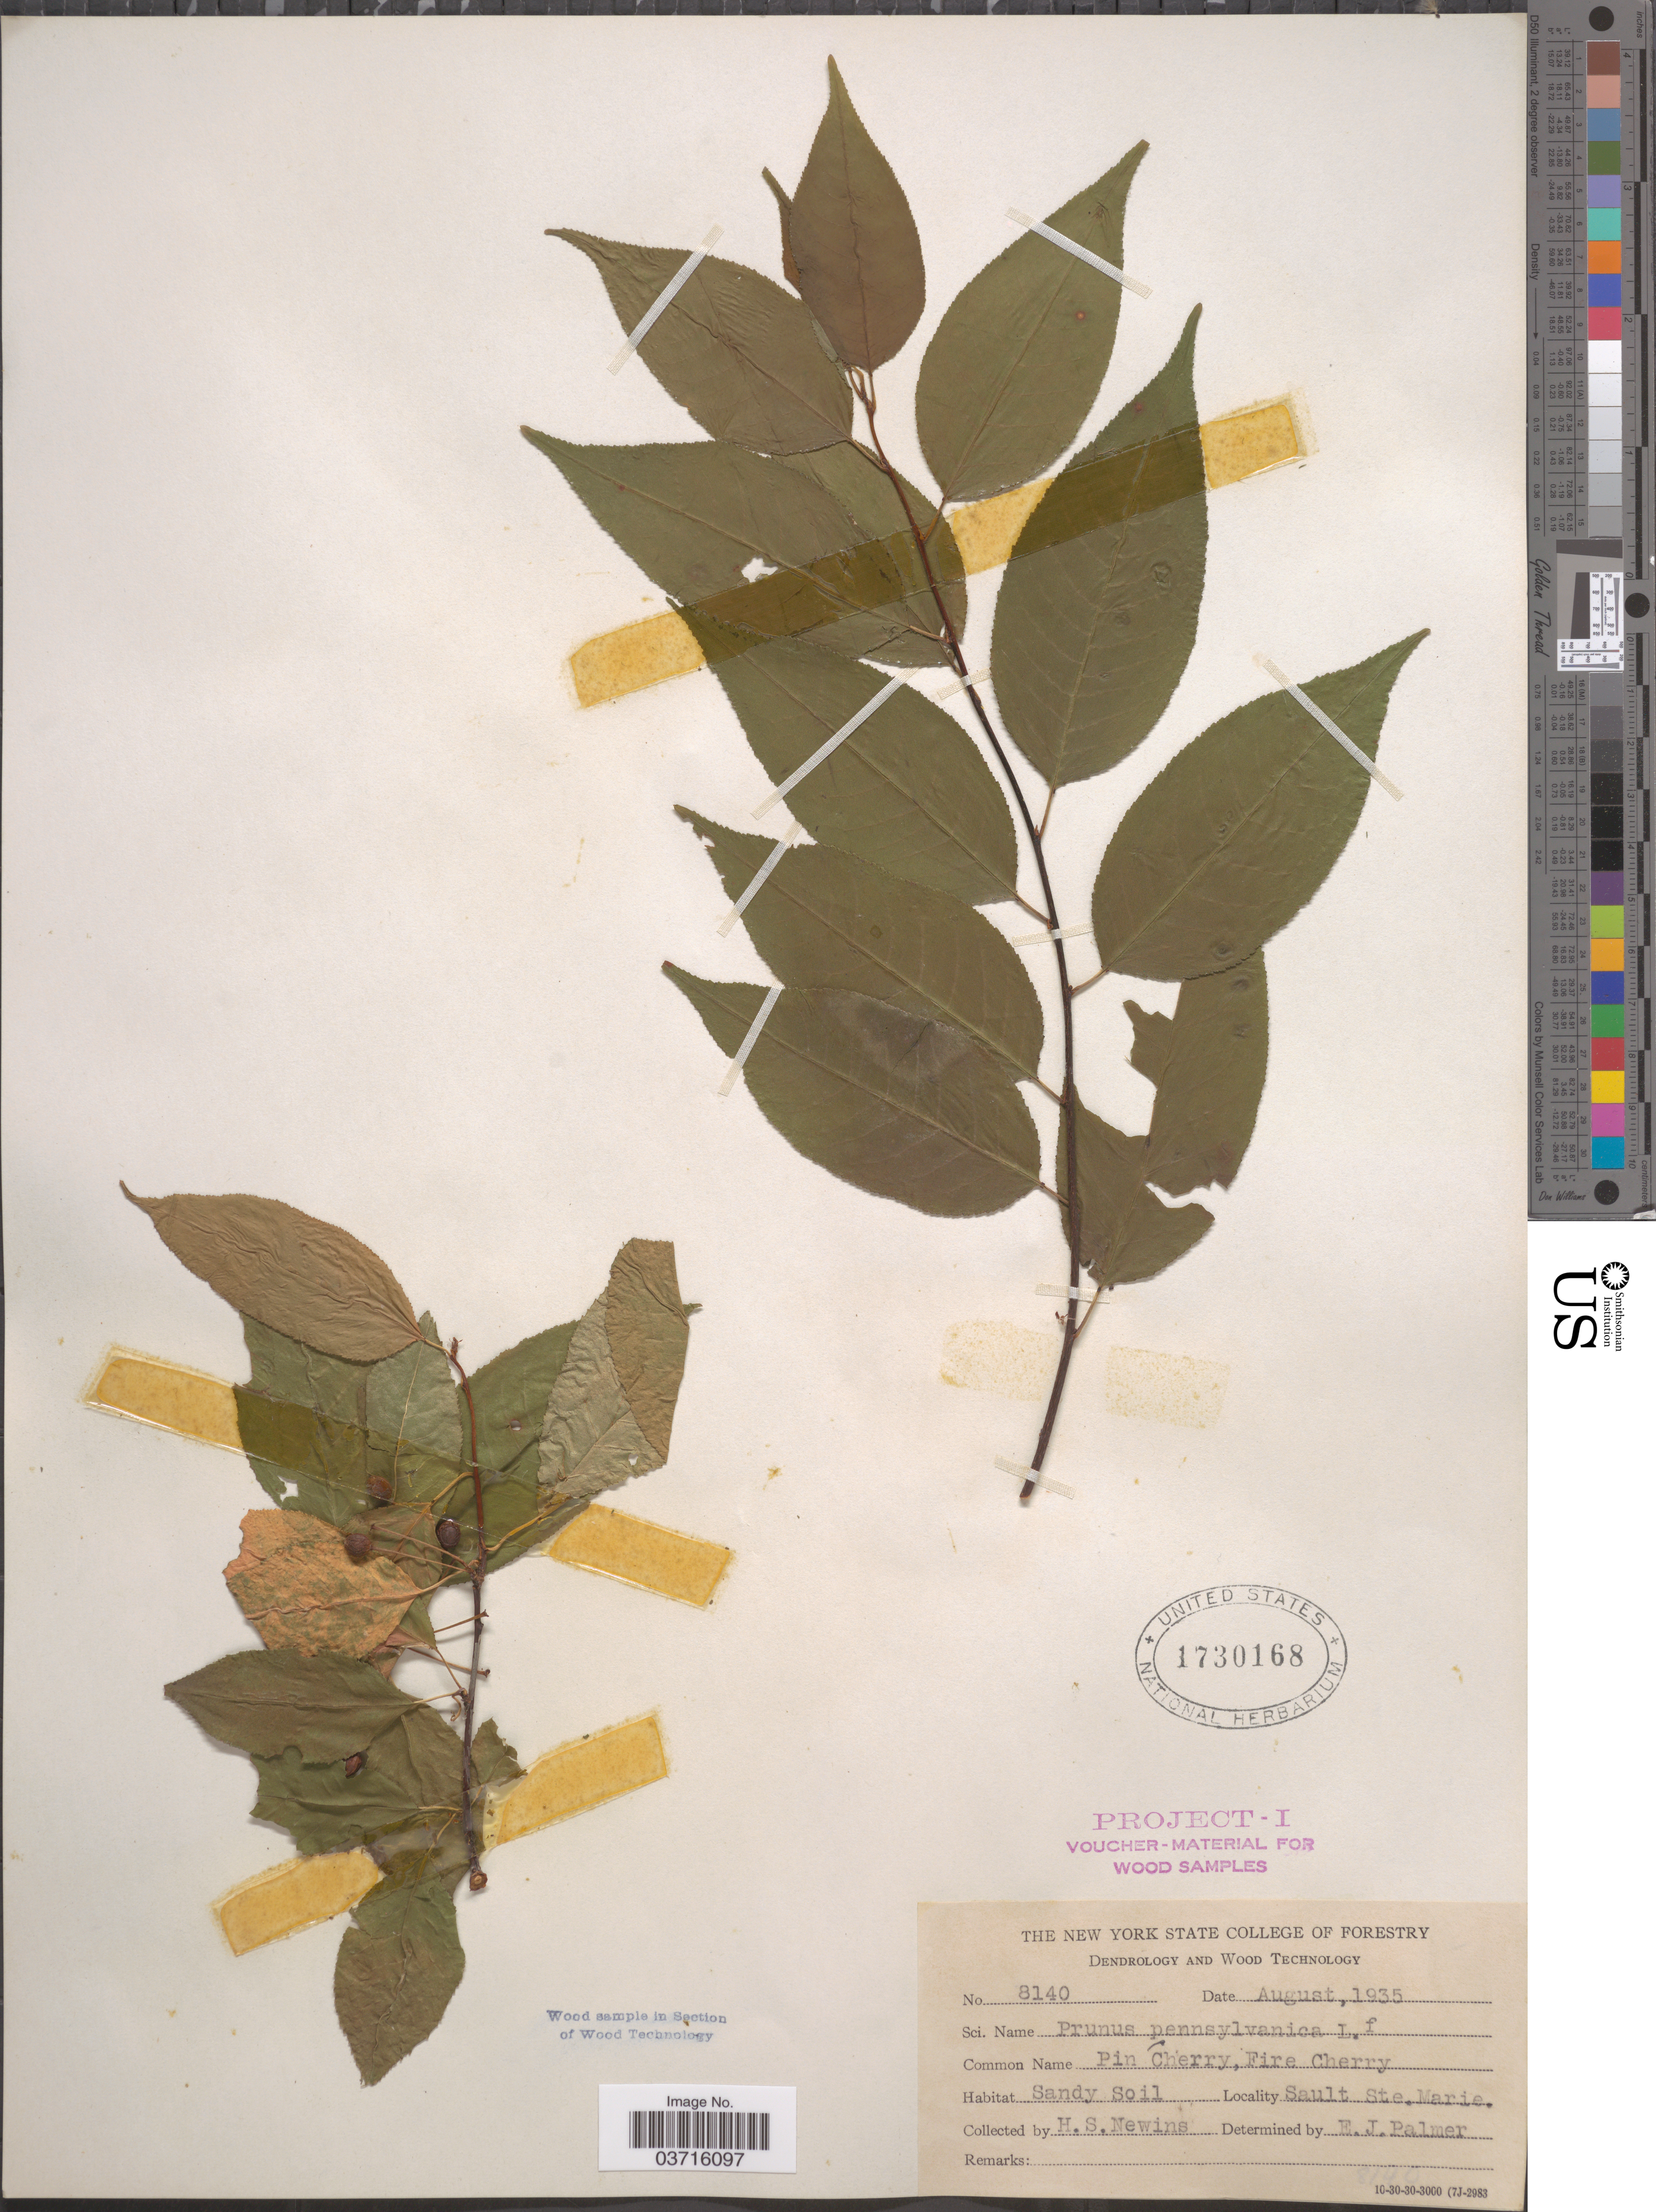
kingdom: Plantae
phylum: Tracheophyta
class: Magnoliopsida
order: Rosales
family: Rosaceae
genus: Prunus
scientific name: Prunus pensylvanica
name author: L. f.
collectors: H. Newins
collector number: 8140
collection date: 1935-08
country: United States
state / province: Michigan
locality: Sault Ste. Marie.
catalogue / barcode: US 1730168